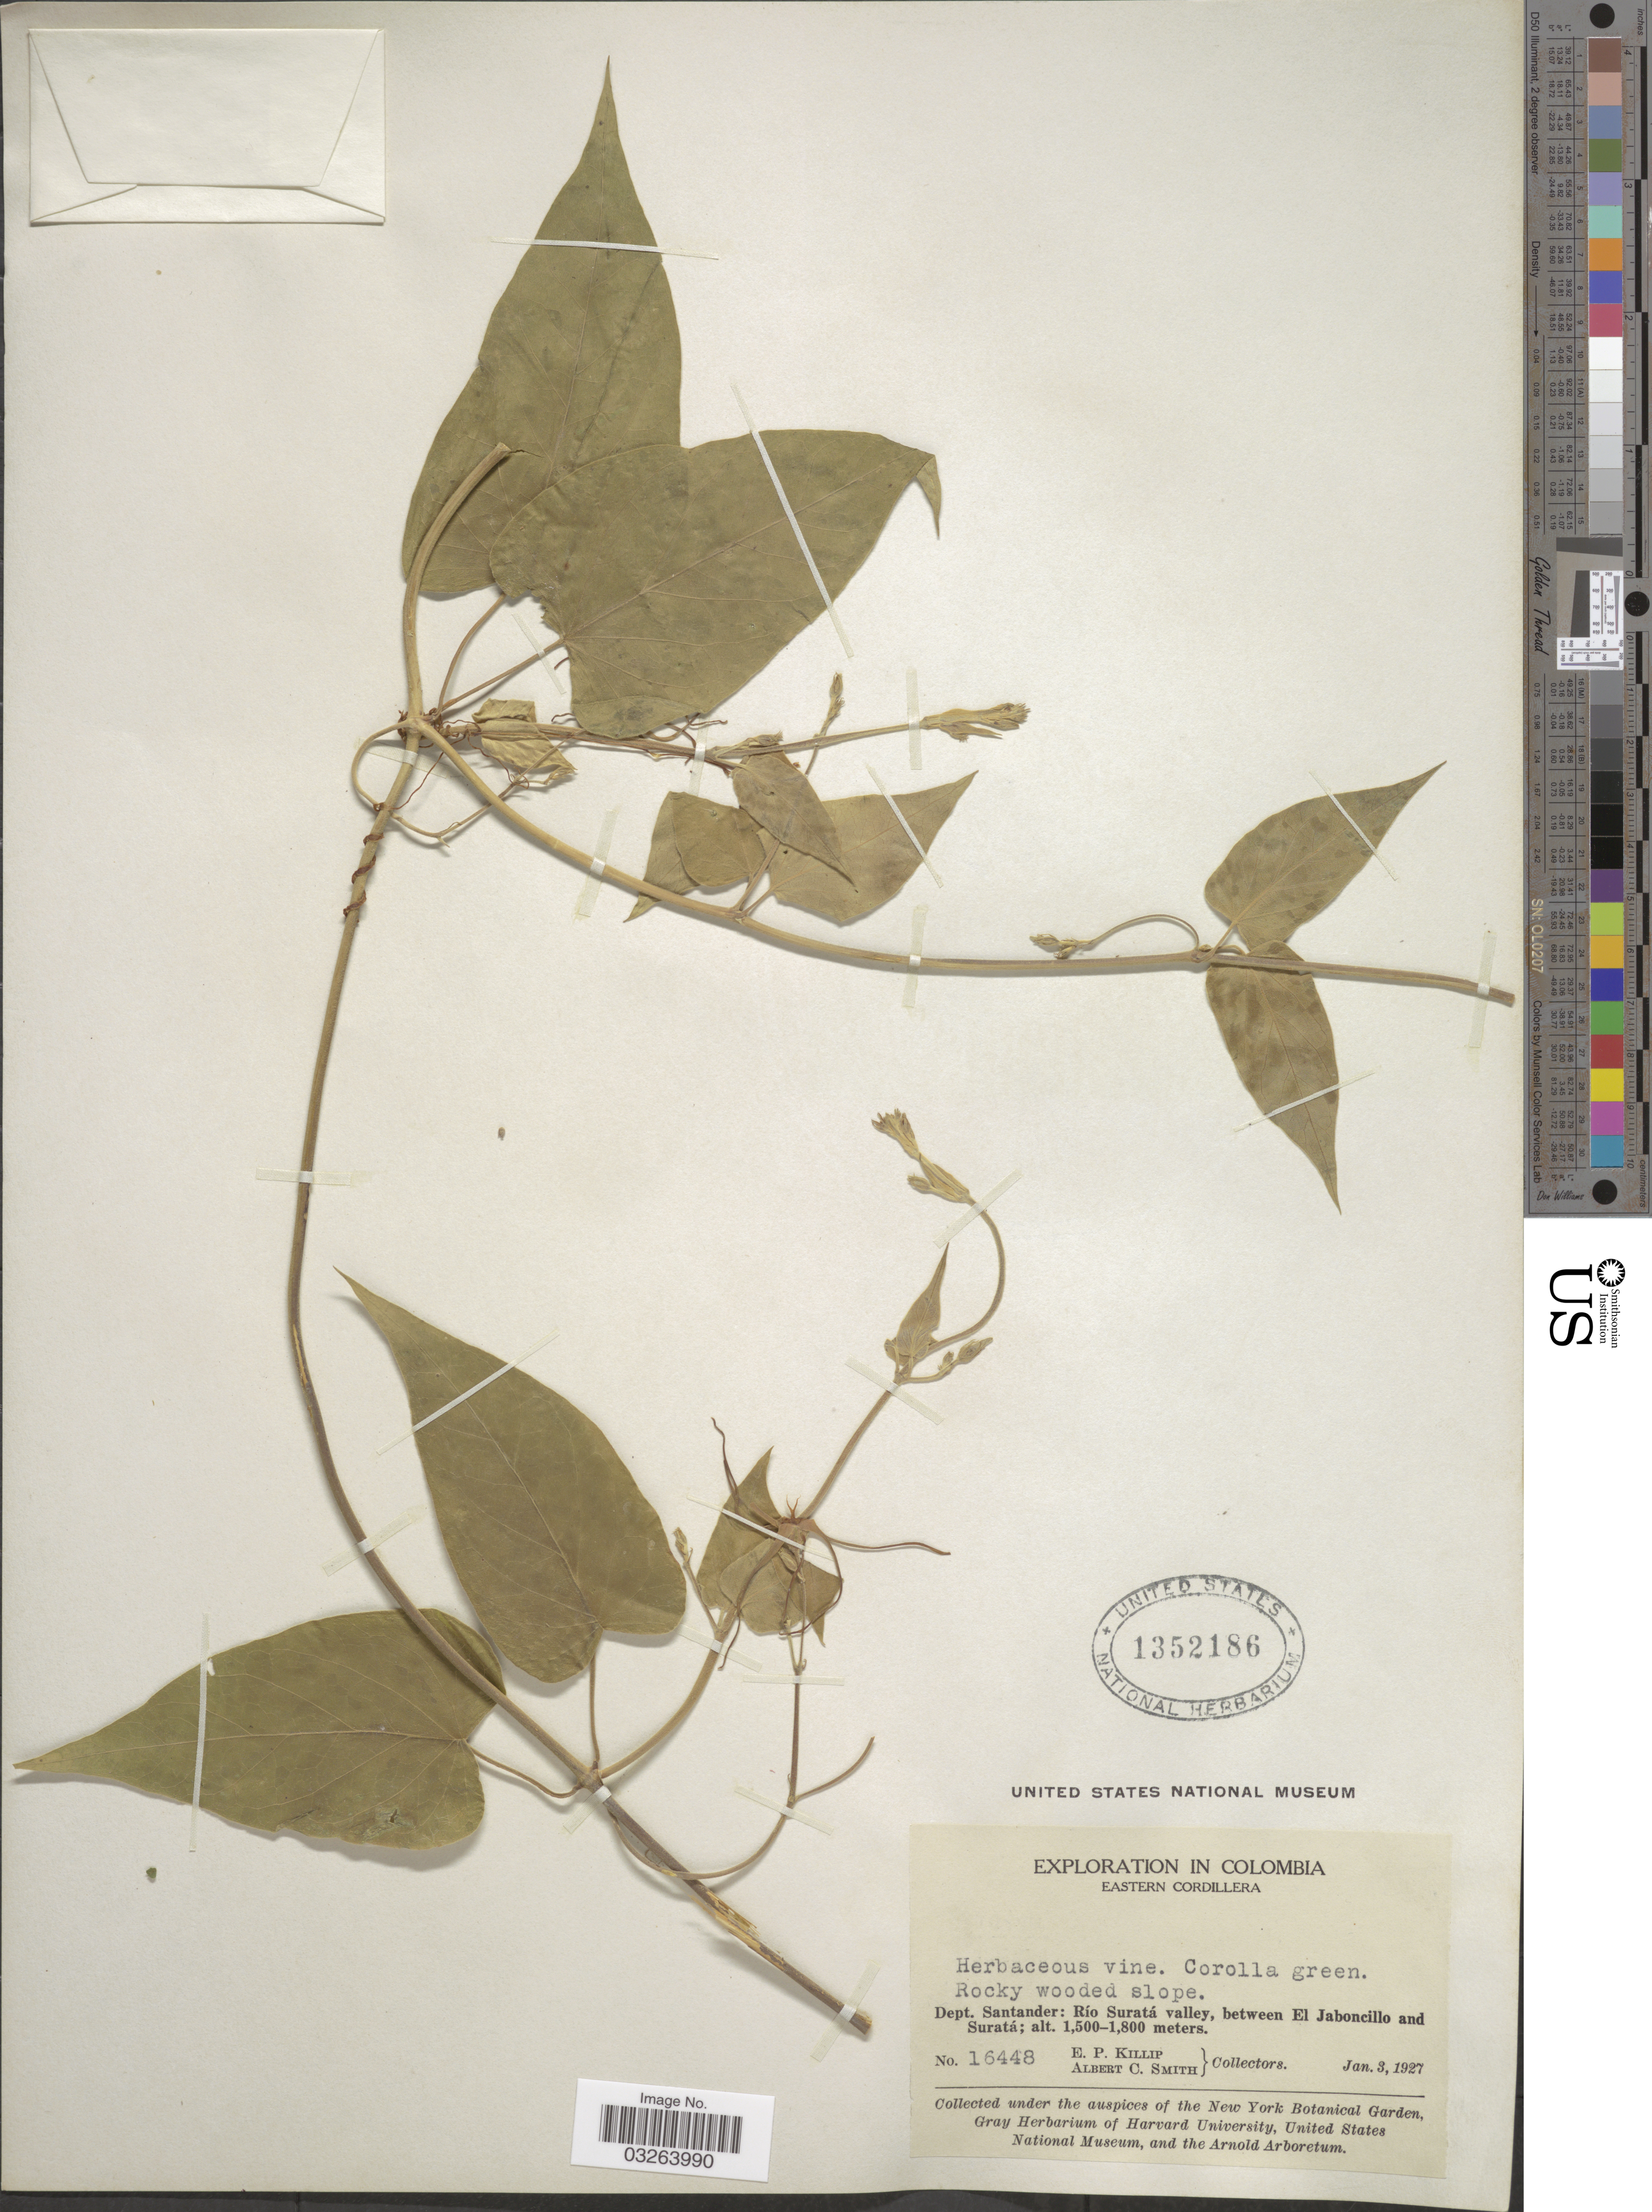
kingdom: Plantae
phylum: Tracheophyta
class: Magnoliopsida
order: Gentianales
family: Apocynaceae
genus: Schistogyne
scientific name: Schistogyne attenuata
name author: Rusby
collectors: E. P. Killip & A. C. Smith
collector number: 16448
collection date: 1927-01-03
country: Colombia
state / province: Santander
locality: Eastern Cordillera. Dept. Santander: Río Suratá valley, between El Jaboncillo and Suratá.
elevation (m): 1500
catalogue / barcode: US 1352186